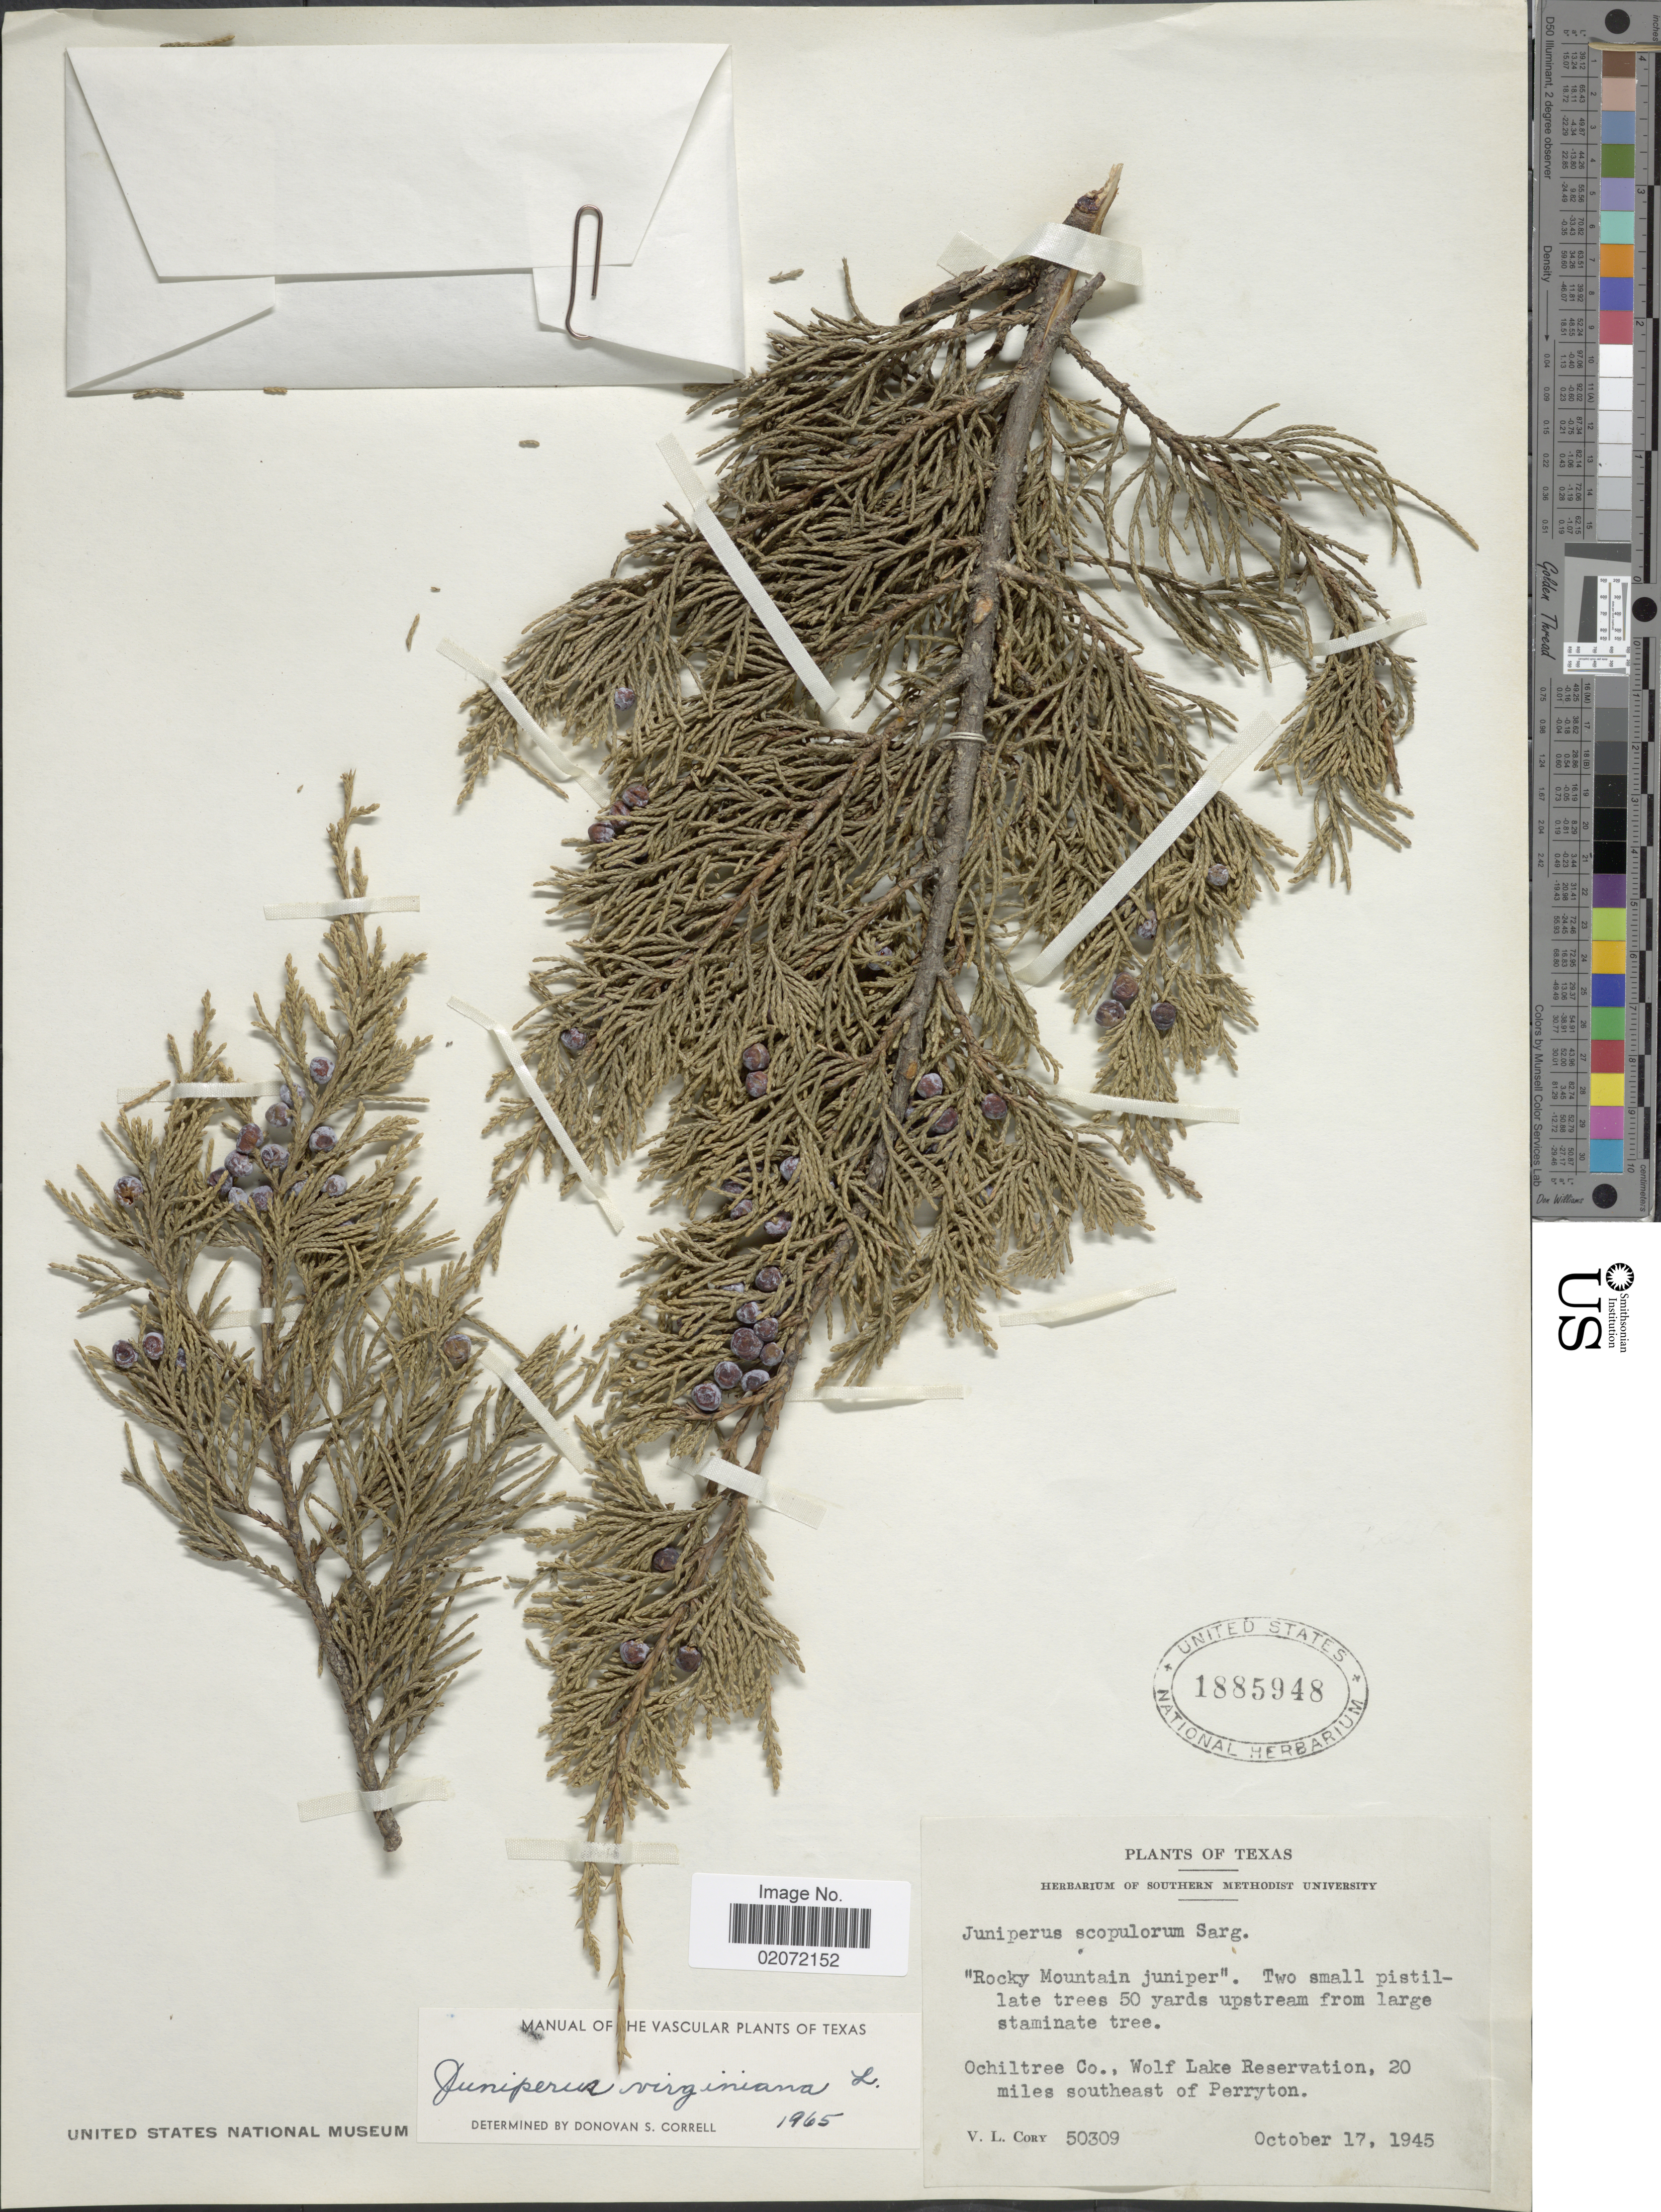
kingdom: Plantae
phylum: Tracheophyta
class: Pinopsida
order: Pinales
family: Cupressaceae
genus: Juniperus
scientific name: Juniperus virginiana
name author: L.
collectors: V. Cory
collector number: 50309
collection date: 1945-01-17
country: United States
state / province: Texas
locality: Texas, "Rocky Mountain juniper". Ochiltree Co.: Wolf Lake Reservation, 20 miles southeast of Perryton.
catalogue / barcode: US 1885948